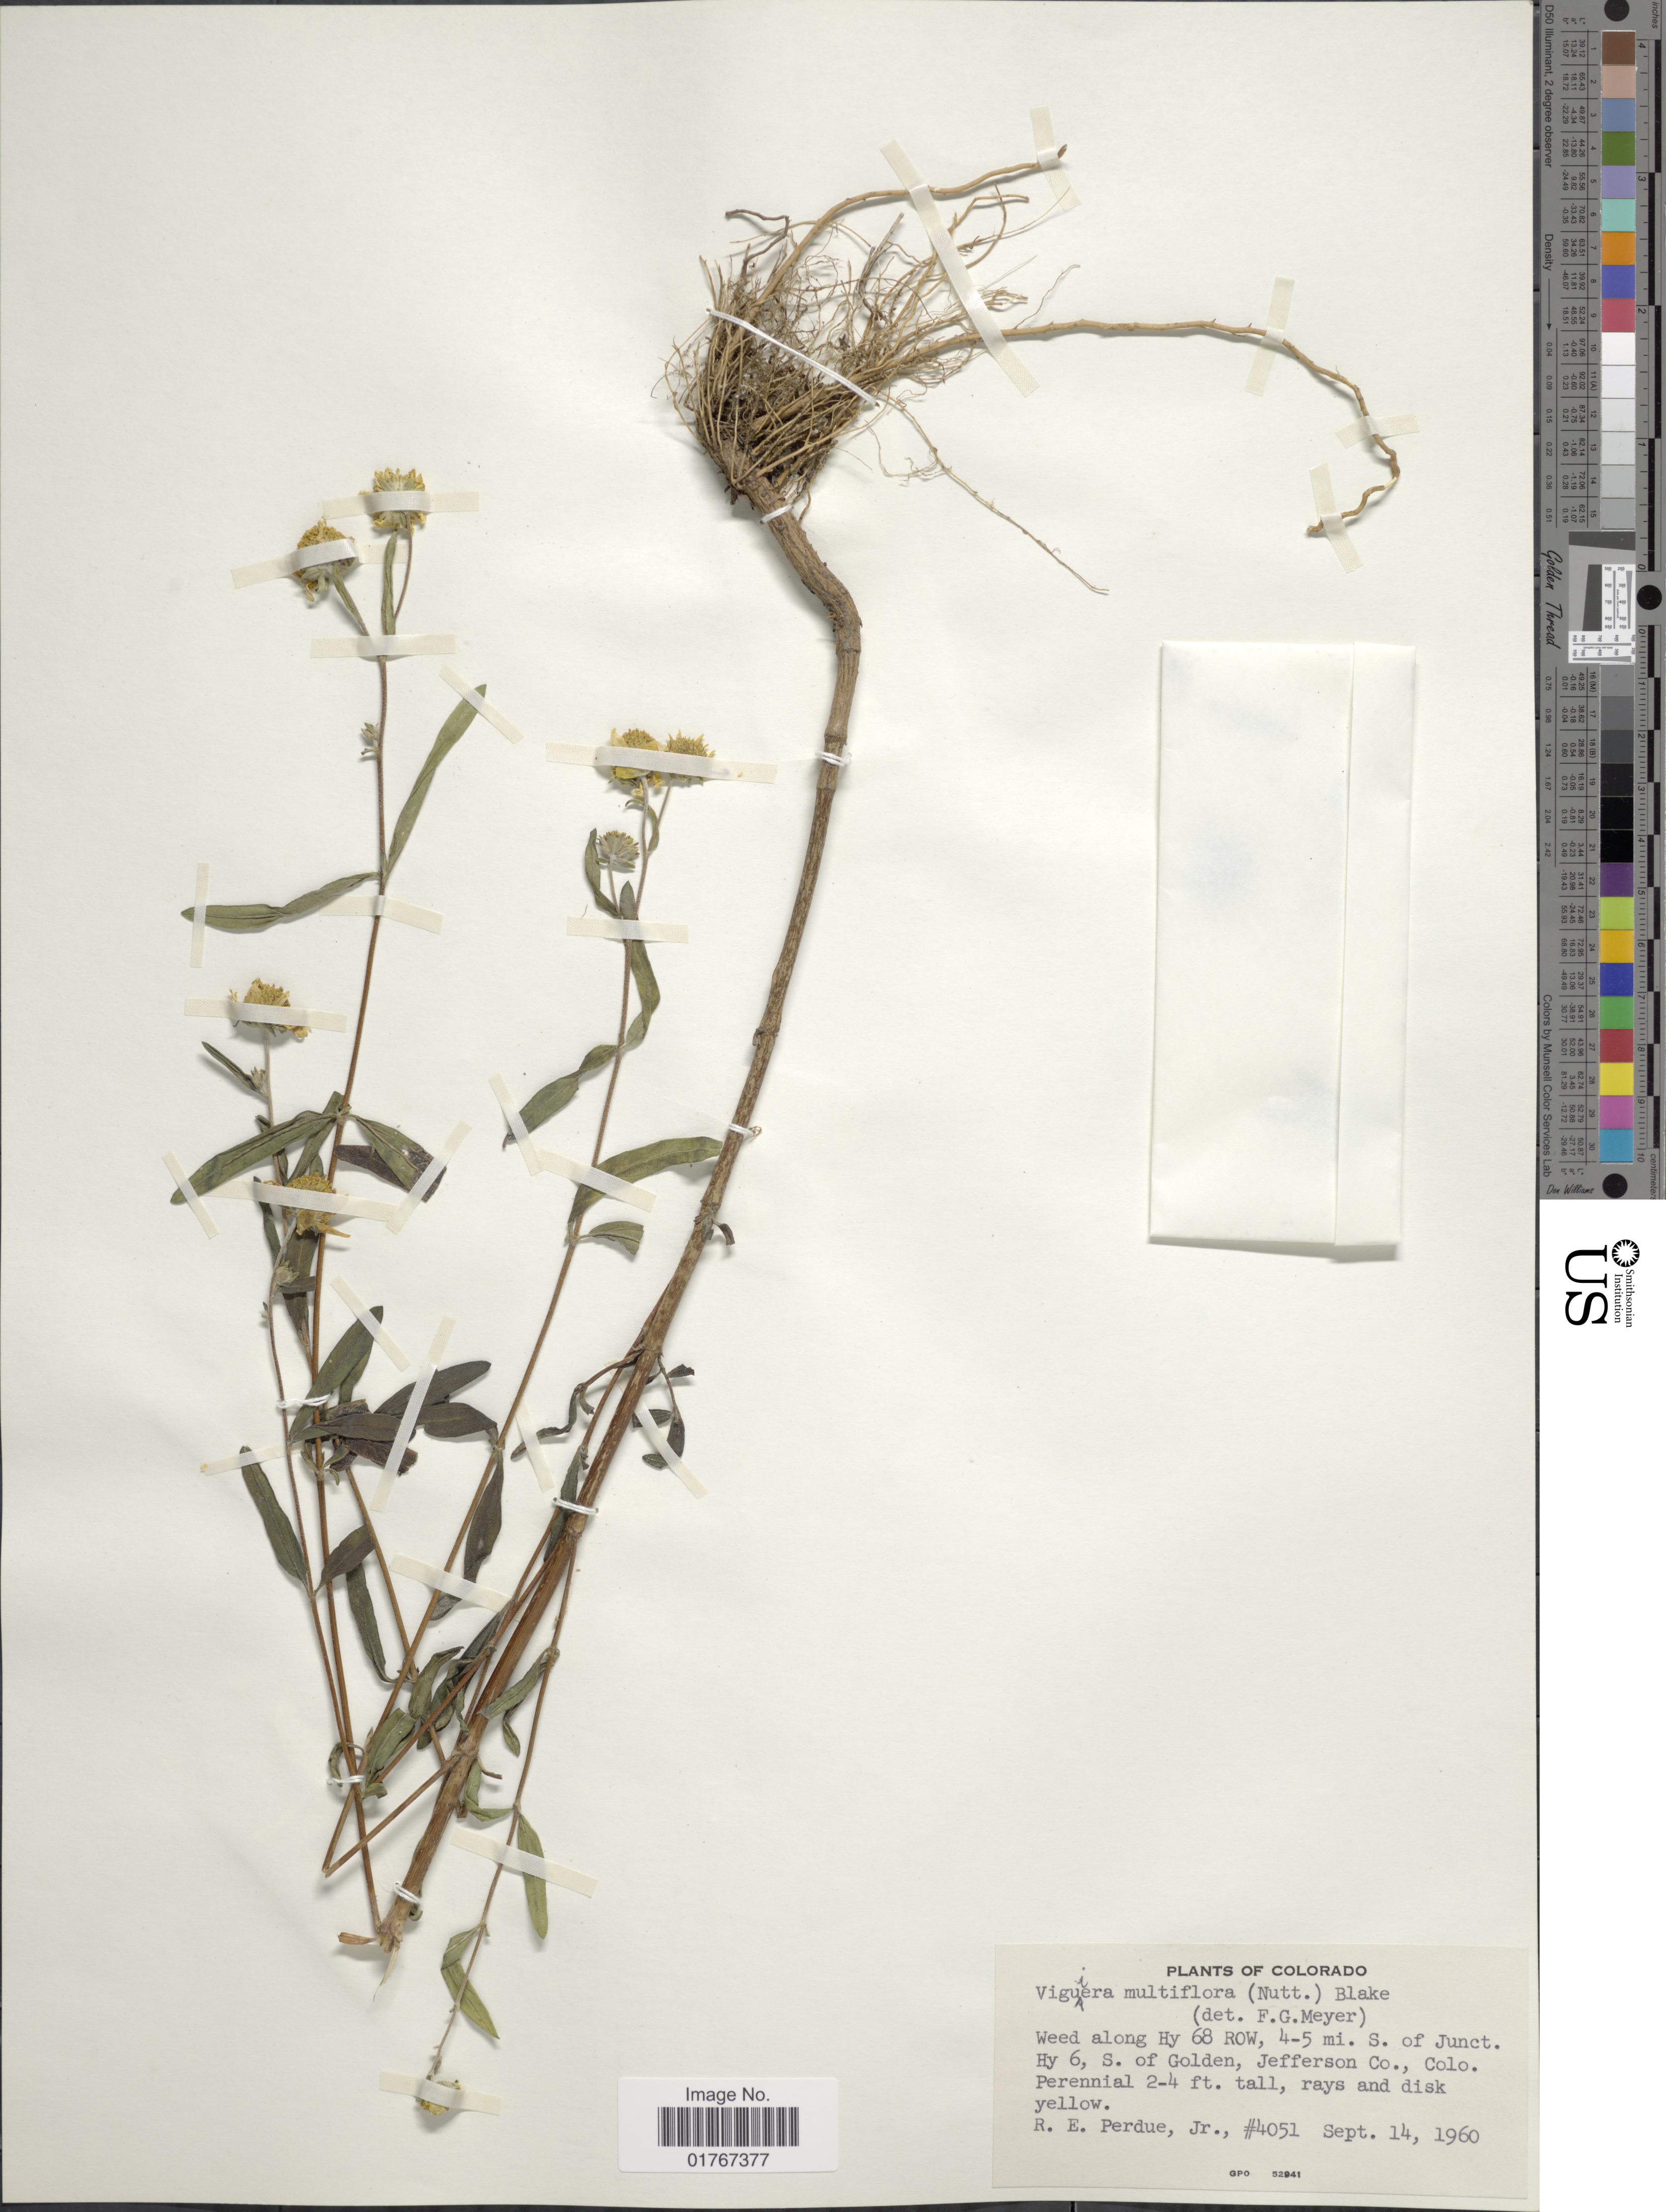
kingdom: Plantae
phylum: Tracheophyta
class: Magnoliopsida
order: Asterales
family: Asteraceae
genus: Heliomeris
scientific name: Heliomeris multiflora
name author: Nutt.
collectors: R. E. Perdue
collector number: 4051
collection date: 1960-09-14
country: United States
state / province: Colorado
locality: Weed along Hy 68 ROW, 4-5 mi S. of Junct,. Hy 6, S. of Golden, Jefferson Co